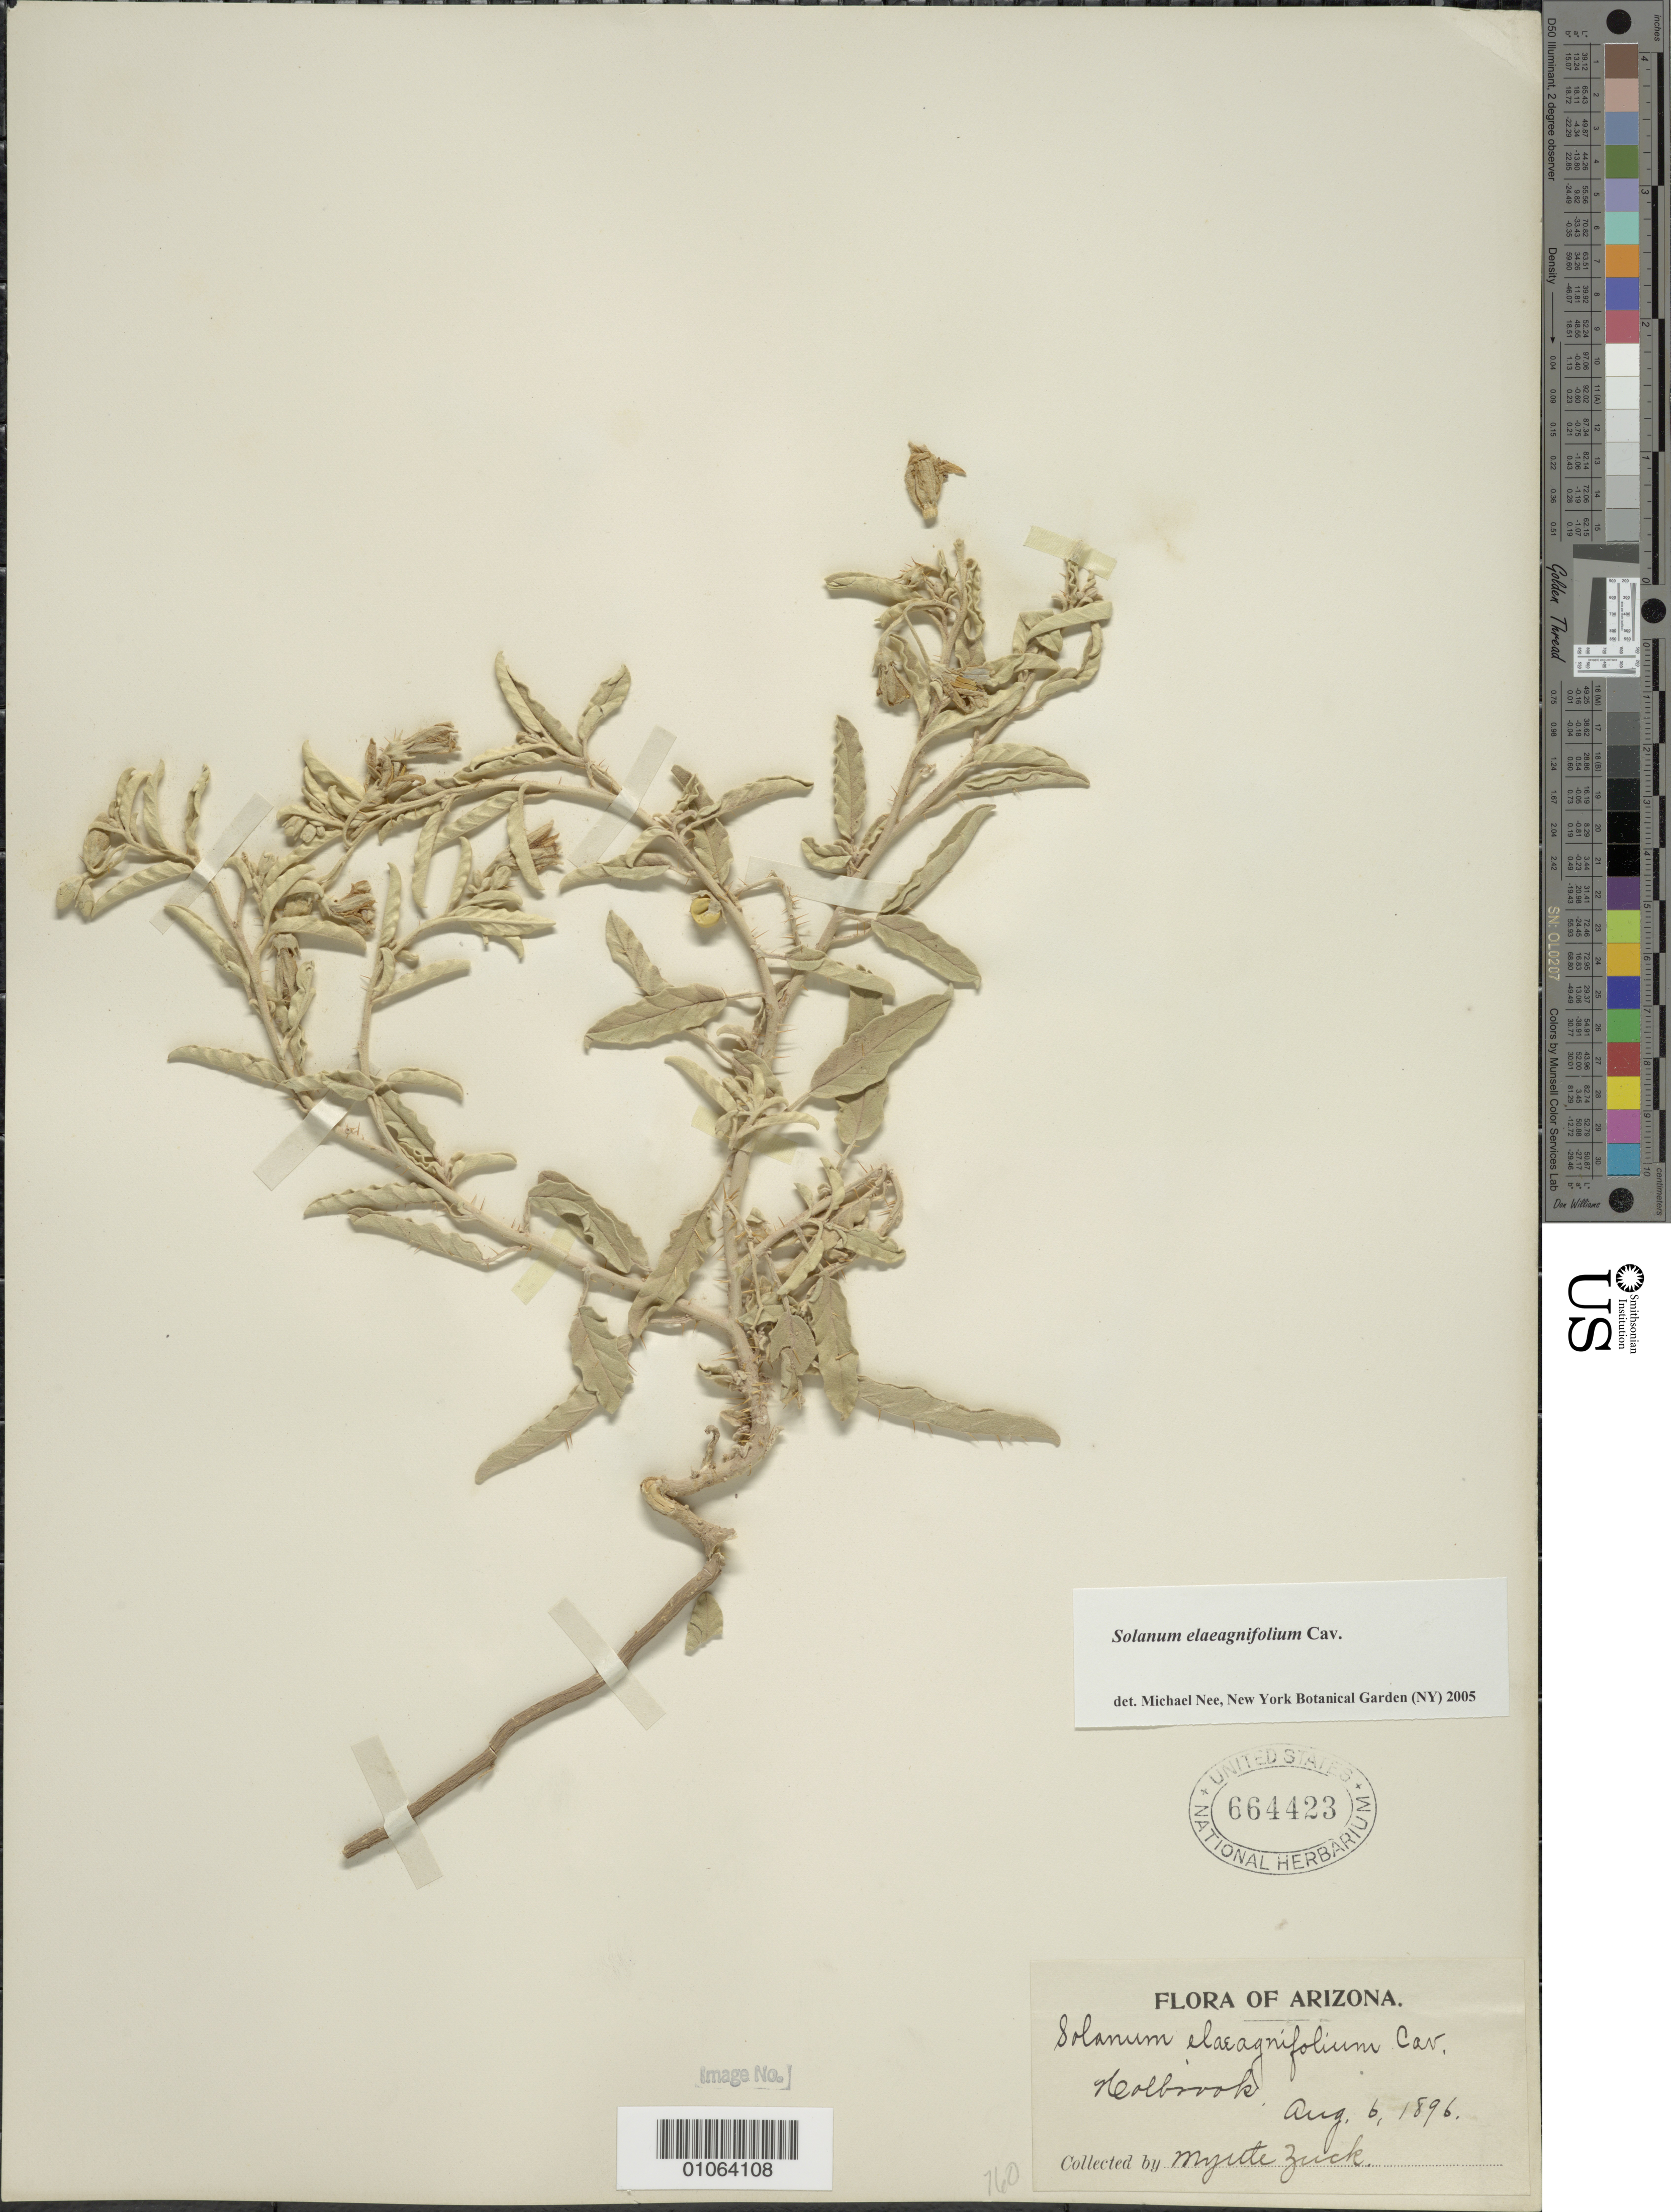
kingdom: Plantae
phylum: Tracheophyta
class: Magnoliopsida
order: Solanales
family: Solanaceae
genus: Solanum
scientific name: Solanum elaeagnifolium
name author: Cav.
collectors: M. Zuck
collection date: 1896-08-06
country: United States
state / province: Arizona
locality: Holbrook.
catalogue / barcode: US 664423